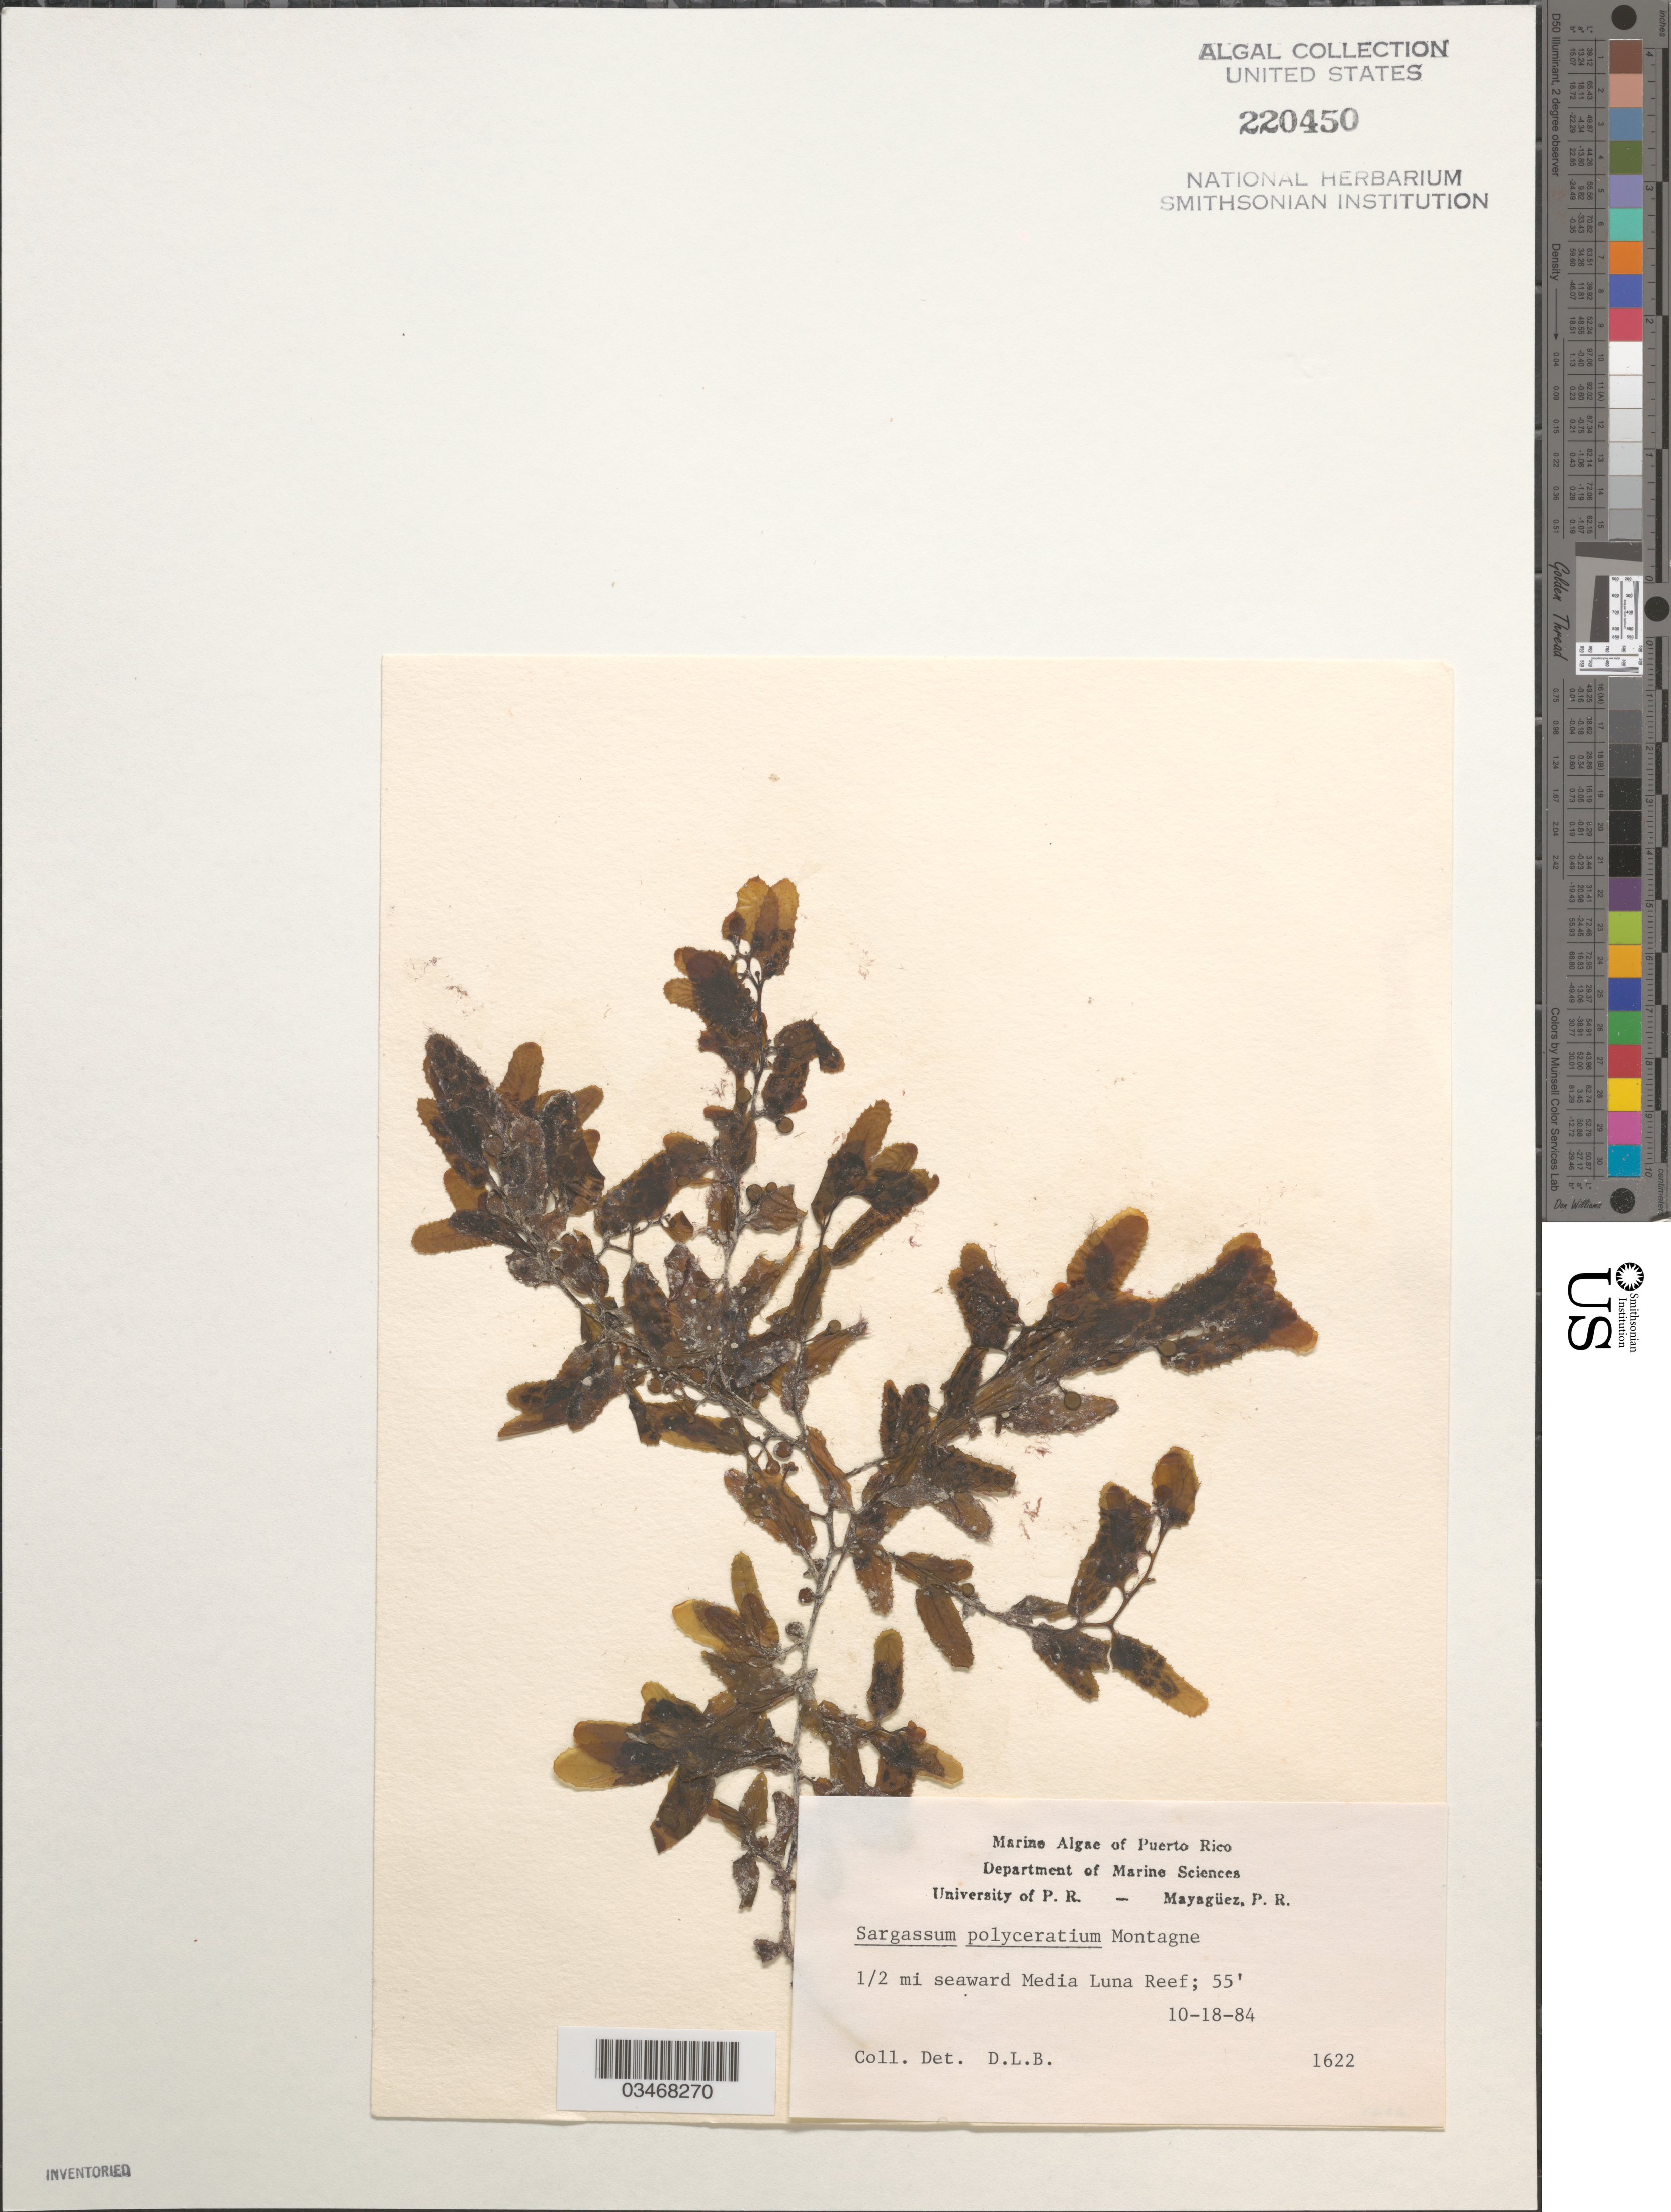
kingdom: Chromista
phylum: Ochrophyta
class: Phaeophyceae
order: Fucales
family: Sargassaceae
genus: Sargassum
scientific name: Sargassum polyceratium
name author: Mont.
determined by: Ballantine, D. L.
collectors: D.L. Ballantine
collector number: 1622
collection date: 1984-10-18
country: Puerto Rico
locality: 1/2 mi seaward Media Luna Reef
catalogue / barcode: US 220450